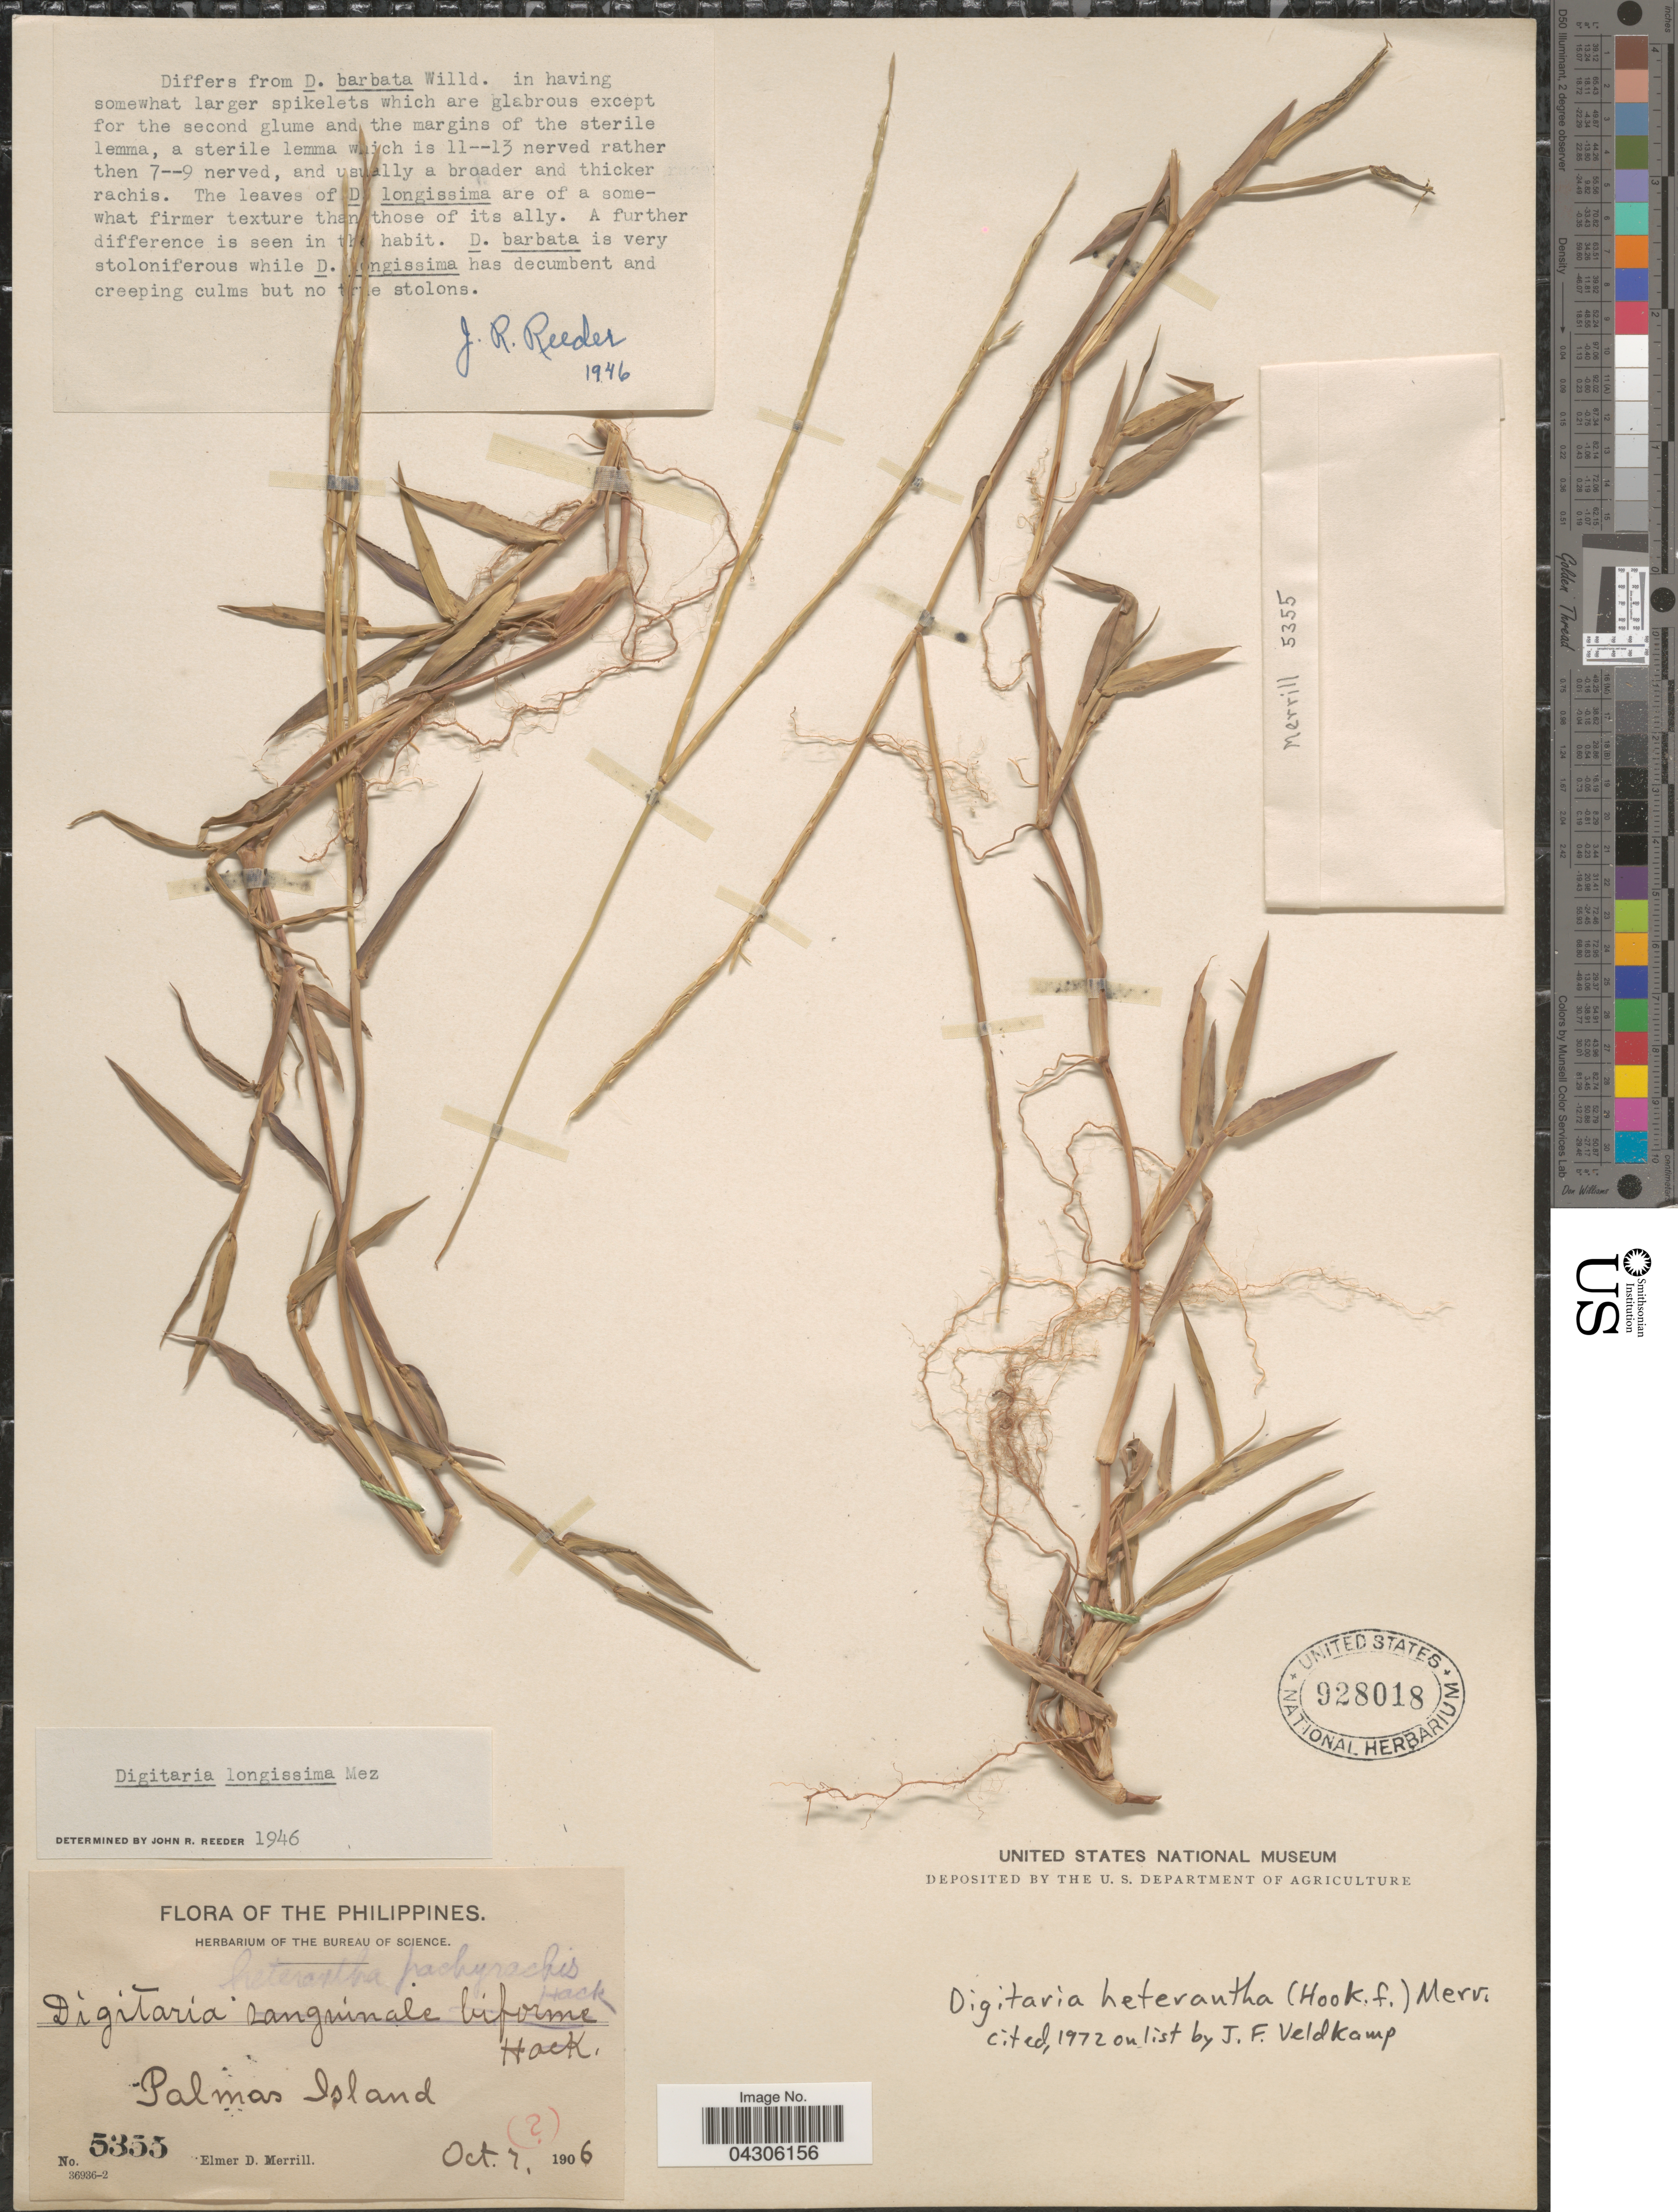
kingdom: Plantae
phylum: Tracheophyta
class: Liliopsida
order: Poales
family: Poaceae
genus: Digitaria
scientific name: Digitaria heterantha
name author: (Hook. f.) Merr.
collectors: E. D. Merrill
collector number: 5355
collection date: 1906-10-07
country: Philippines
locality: Palmas Island.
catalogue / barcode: US 928018